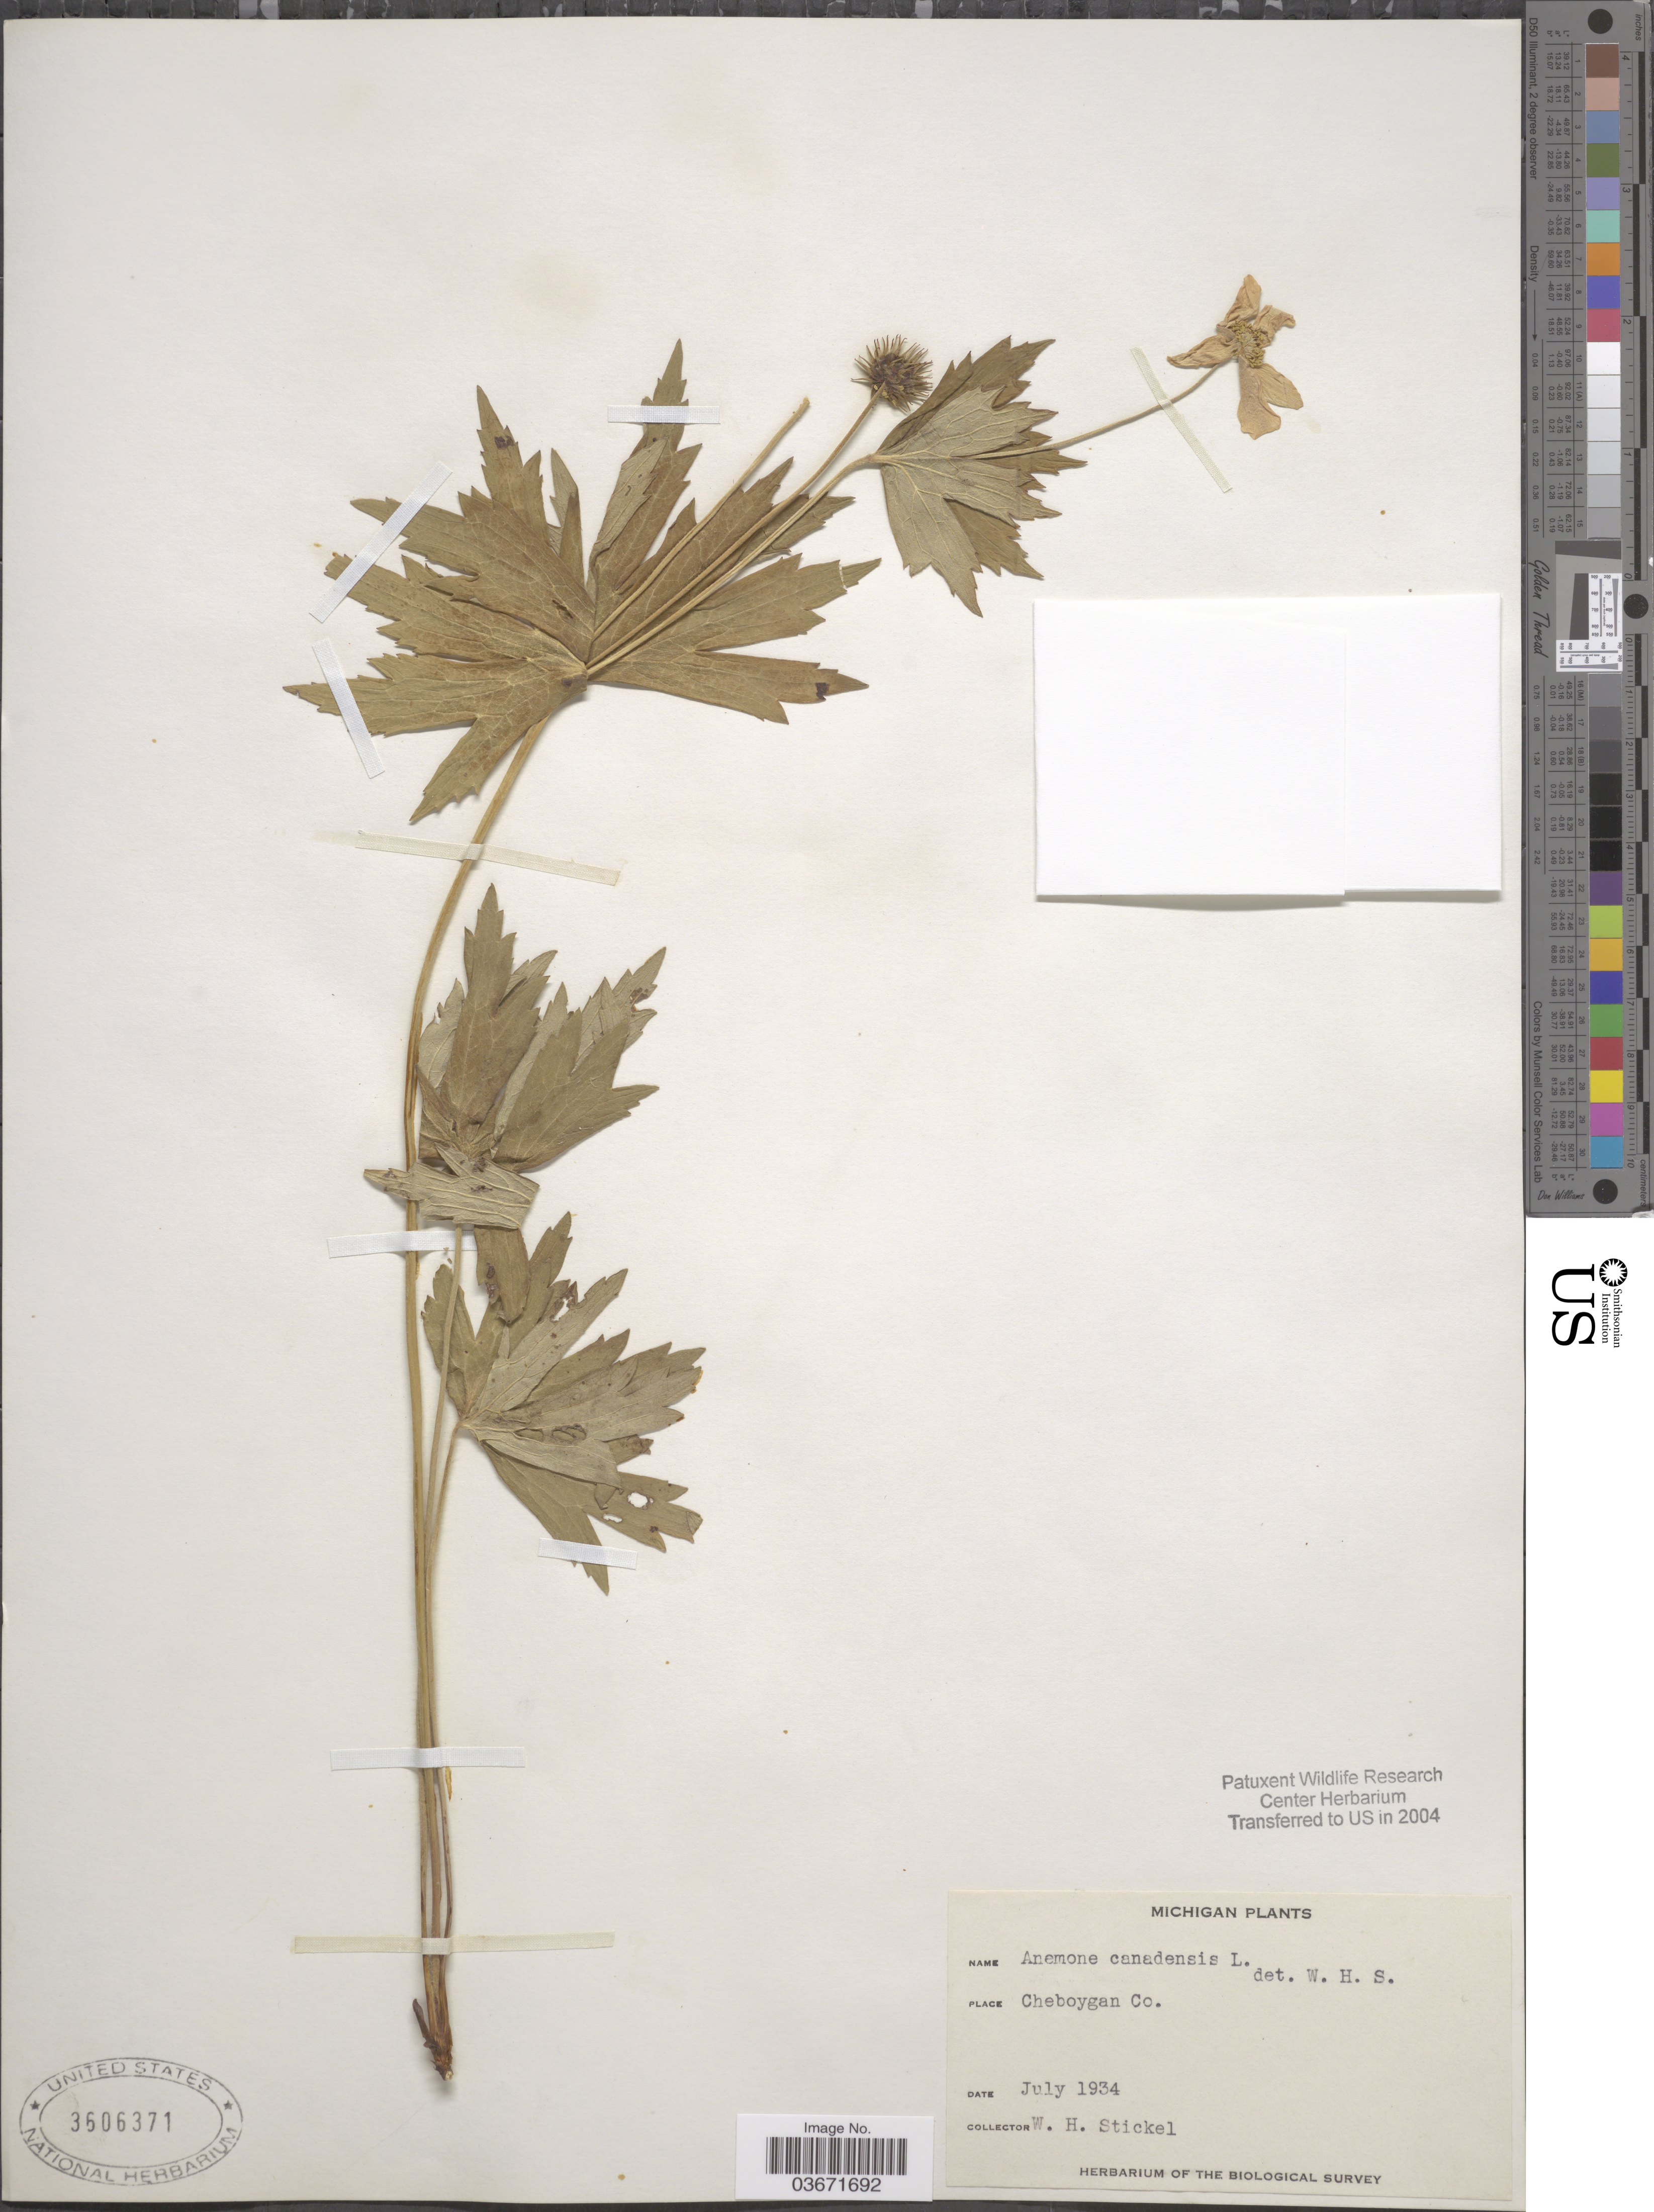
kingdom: Plantae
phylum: Tracheophyta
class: Magnoliopsida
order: Ranunculales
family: Ranunculaceae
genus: Anemone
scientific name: Anemone canadensis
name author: L.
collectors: W. Stickel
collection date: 1934-07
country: United States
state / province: Michigan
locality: Cheboygan Co.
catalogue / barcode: US 3606371